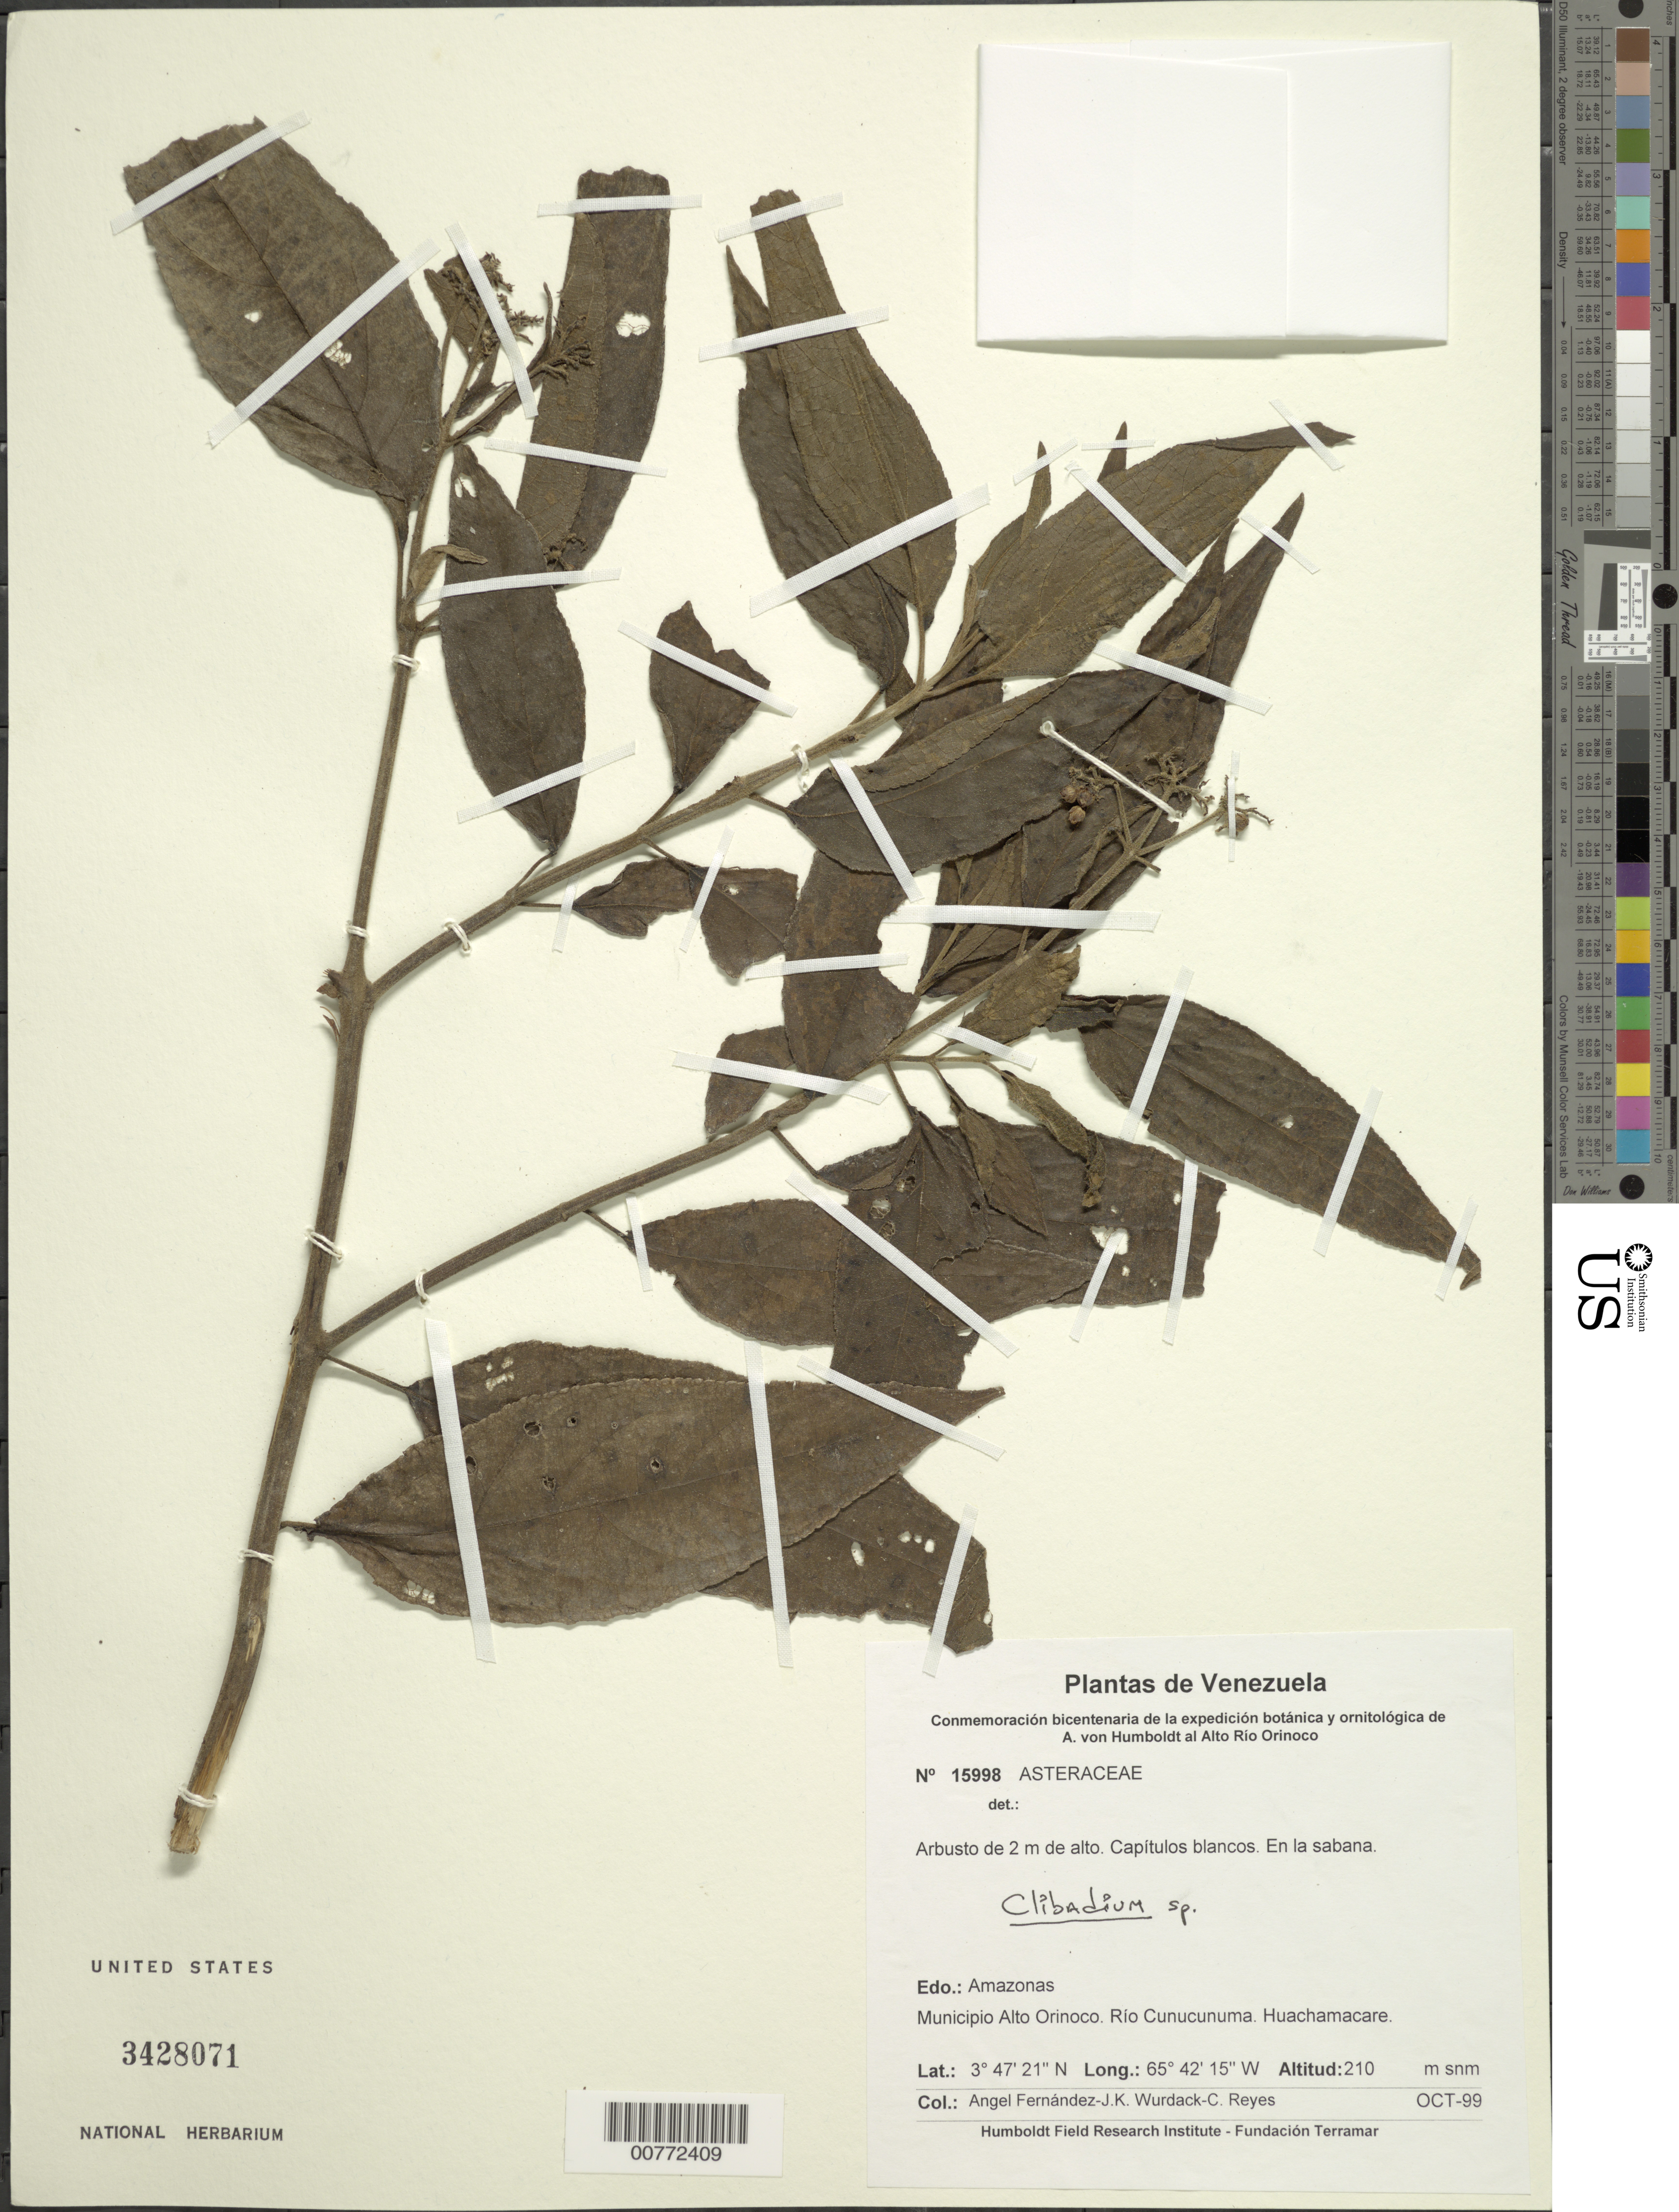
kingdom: Plantae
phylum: Tracheophyta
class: Magnoliopsida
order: Asterales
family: Asteraceae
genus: Clibadium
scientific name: Clibadium sp.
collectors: A. Fernández, K. Wurdack & C. Reyes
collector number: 15998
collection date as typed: Oct-99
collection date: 1999-10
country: Venezuela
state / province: Amazonas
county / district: Alto Orinoco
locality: Río Cunucunuma, Huachamacare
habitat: Sabana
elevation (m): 210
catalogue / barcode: US 3428071